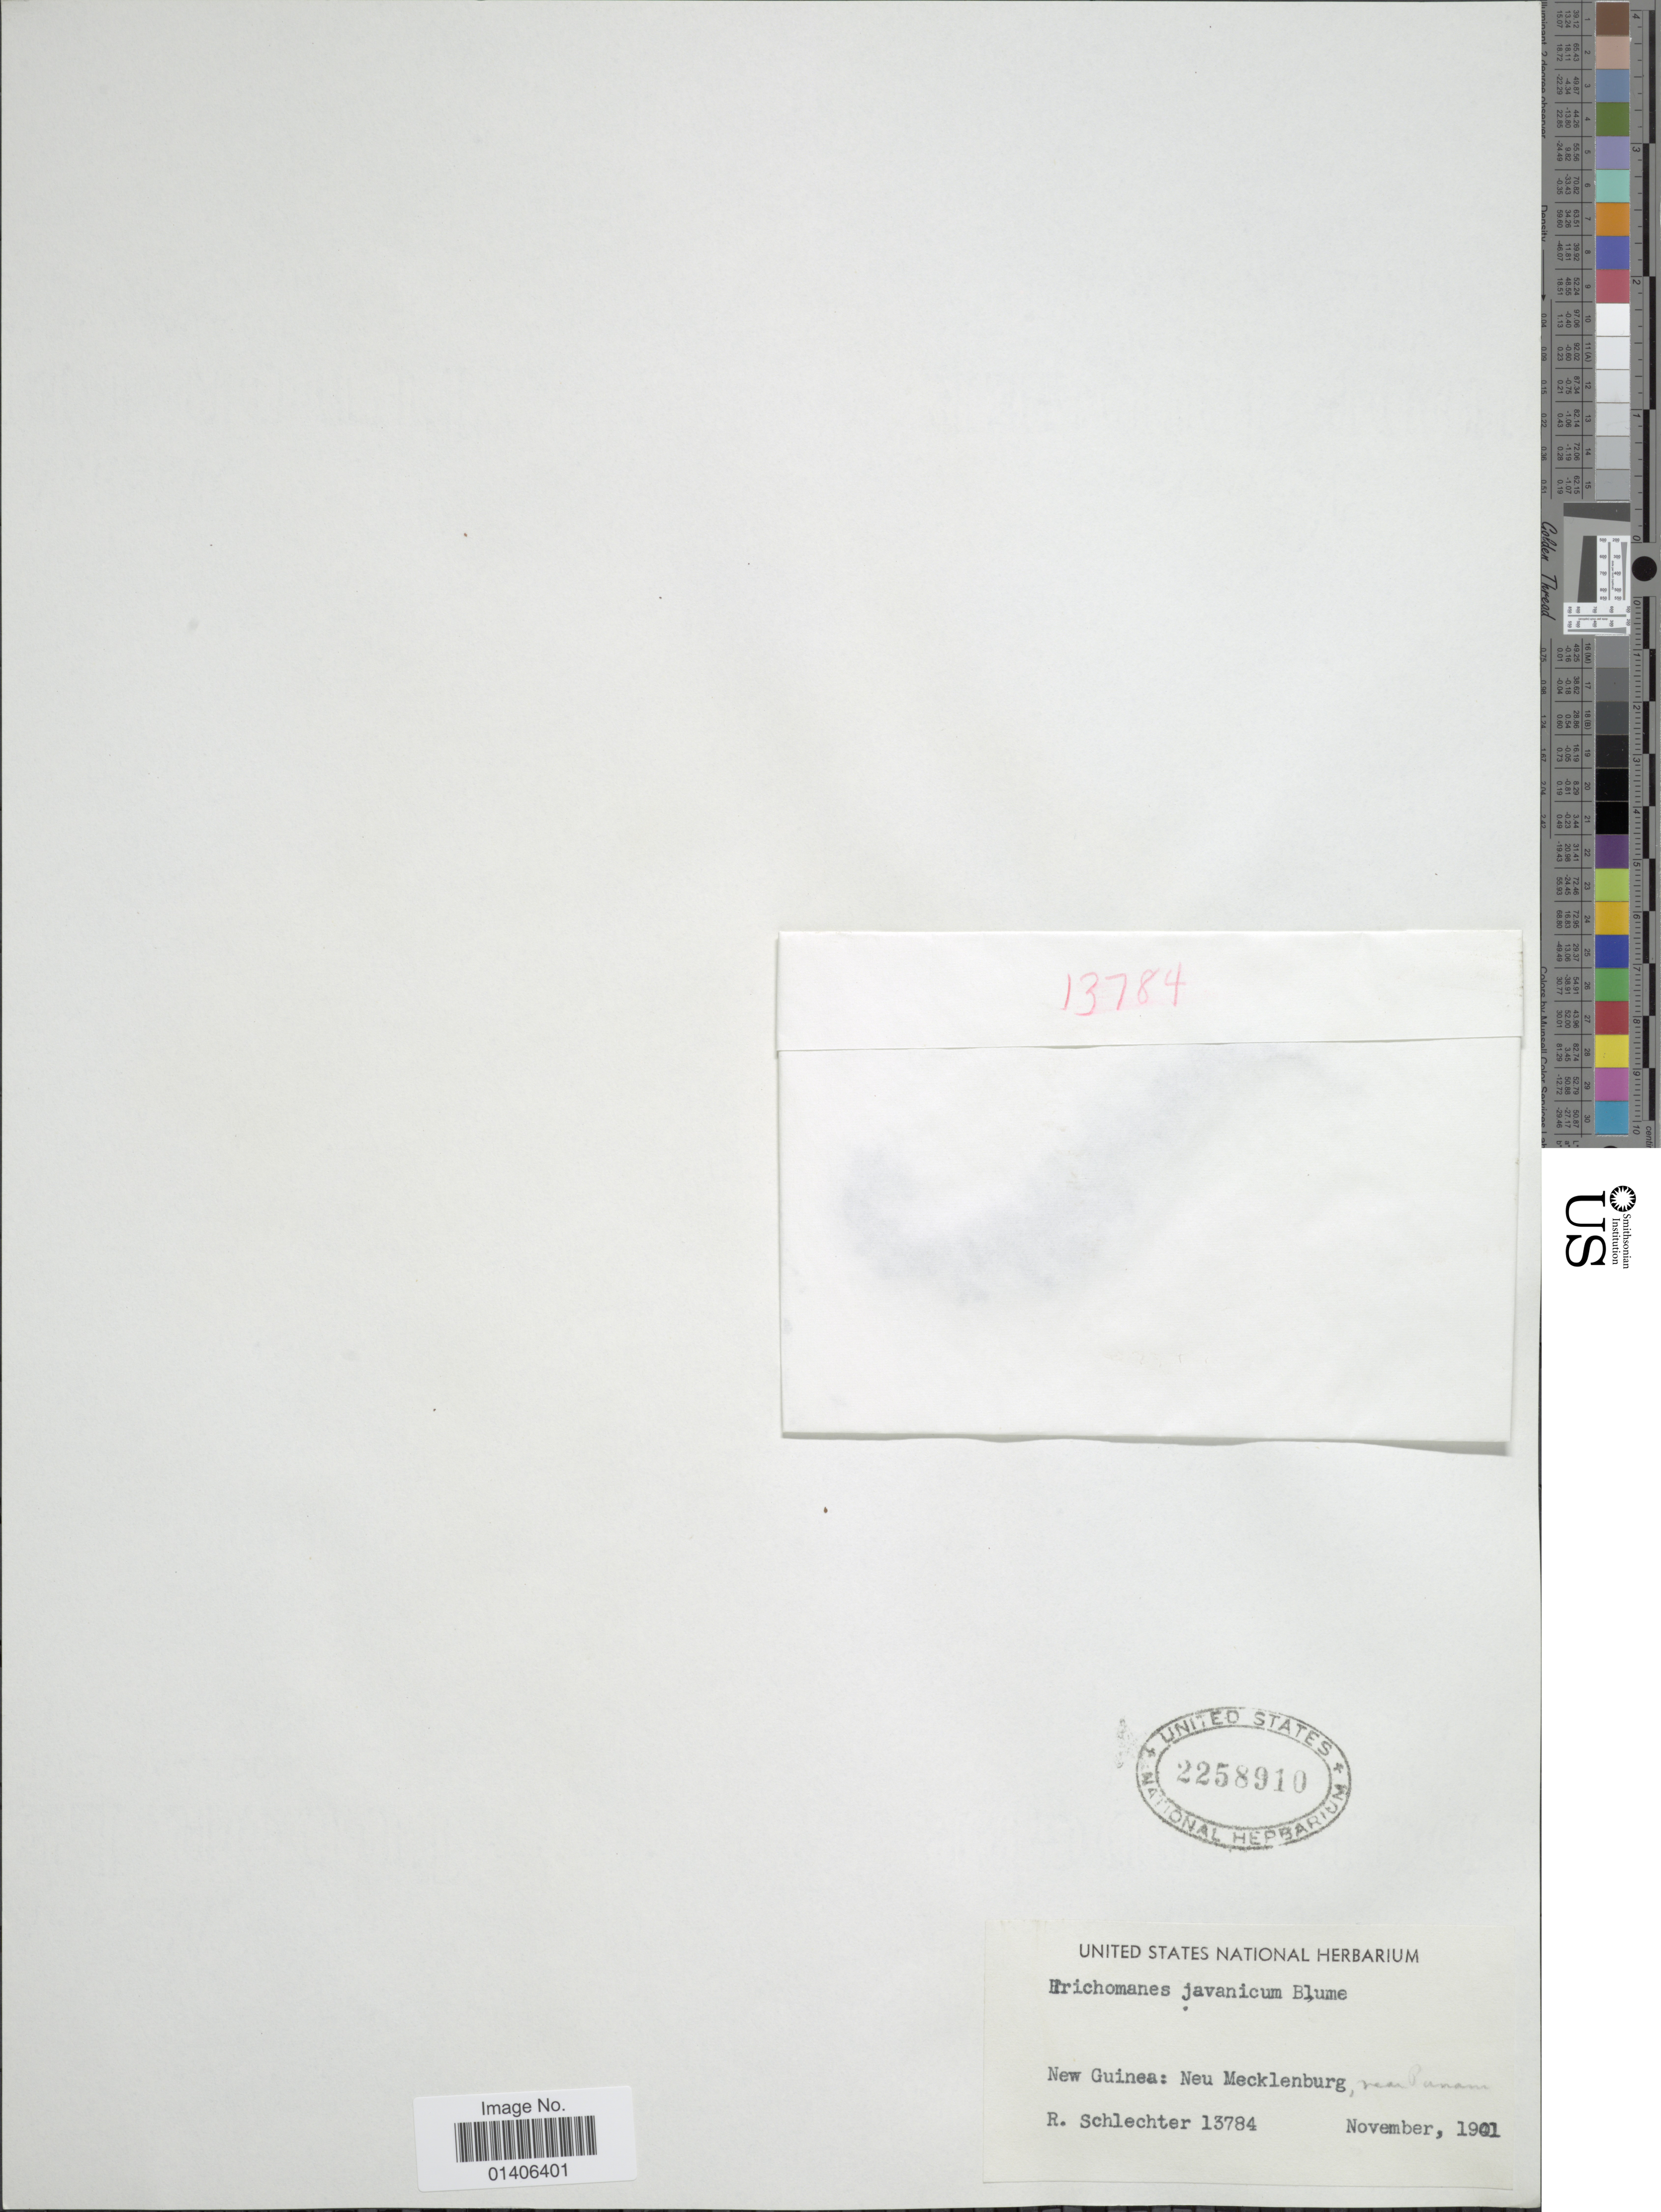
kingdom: Plantae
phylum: Tracheophyta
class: Polypodiopsida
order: Hymenophyllales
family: Hymenophyllaceae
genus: Cephalomanes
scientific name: Cephalomanes javanicum var. javanicum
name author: C. Presl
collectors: F. R. R. Schlechter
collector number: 13784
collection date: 1901-11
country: Papua New Guinea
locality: New Guinea: Neu Mecklenburg, near Panam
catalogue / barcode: US 2258910